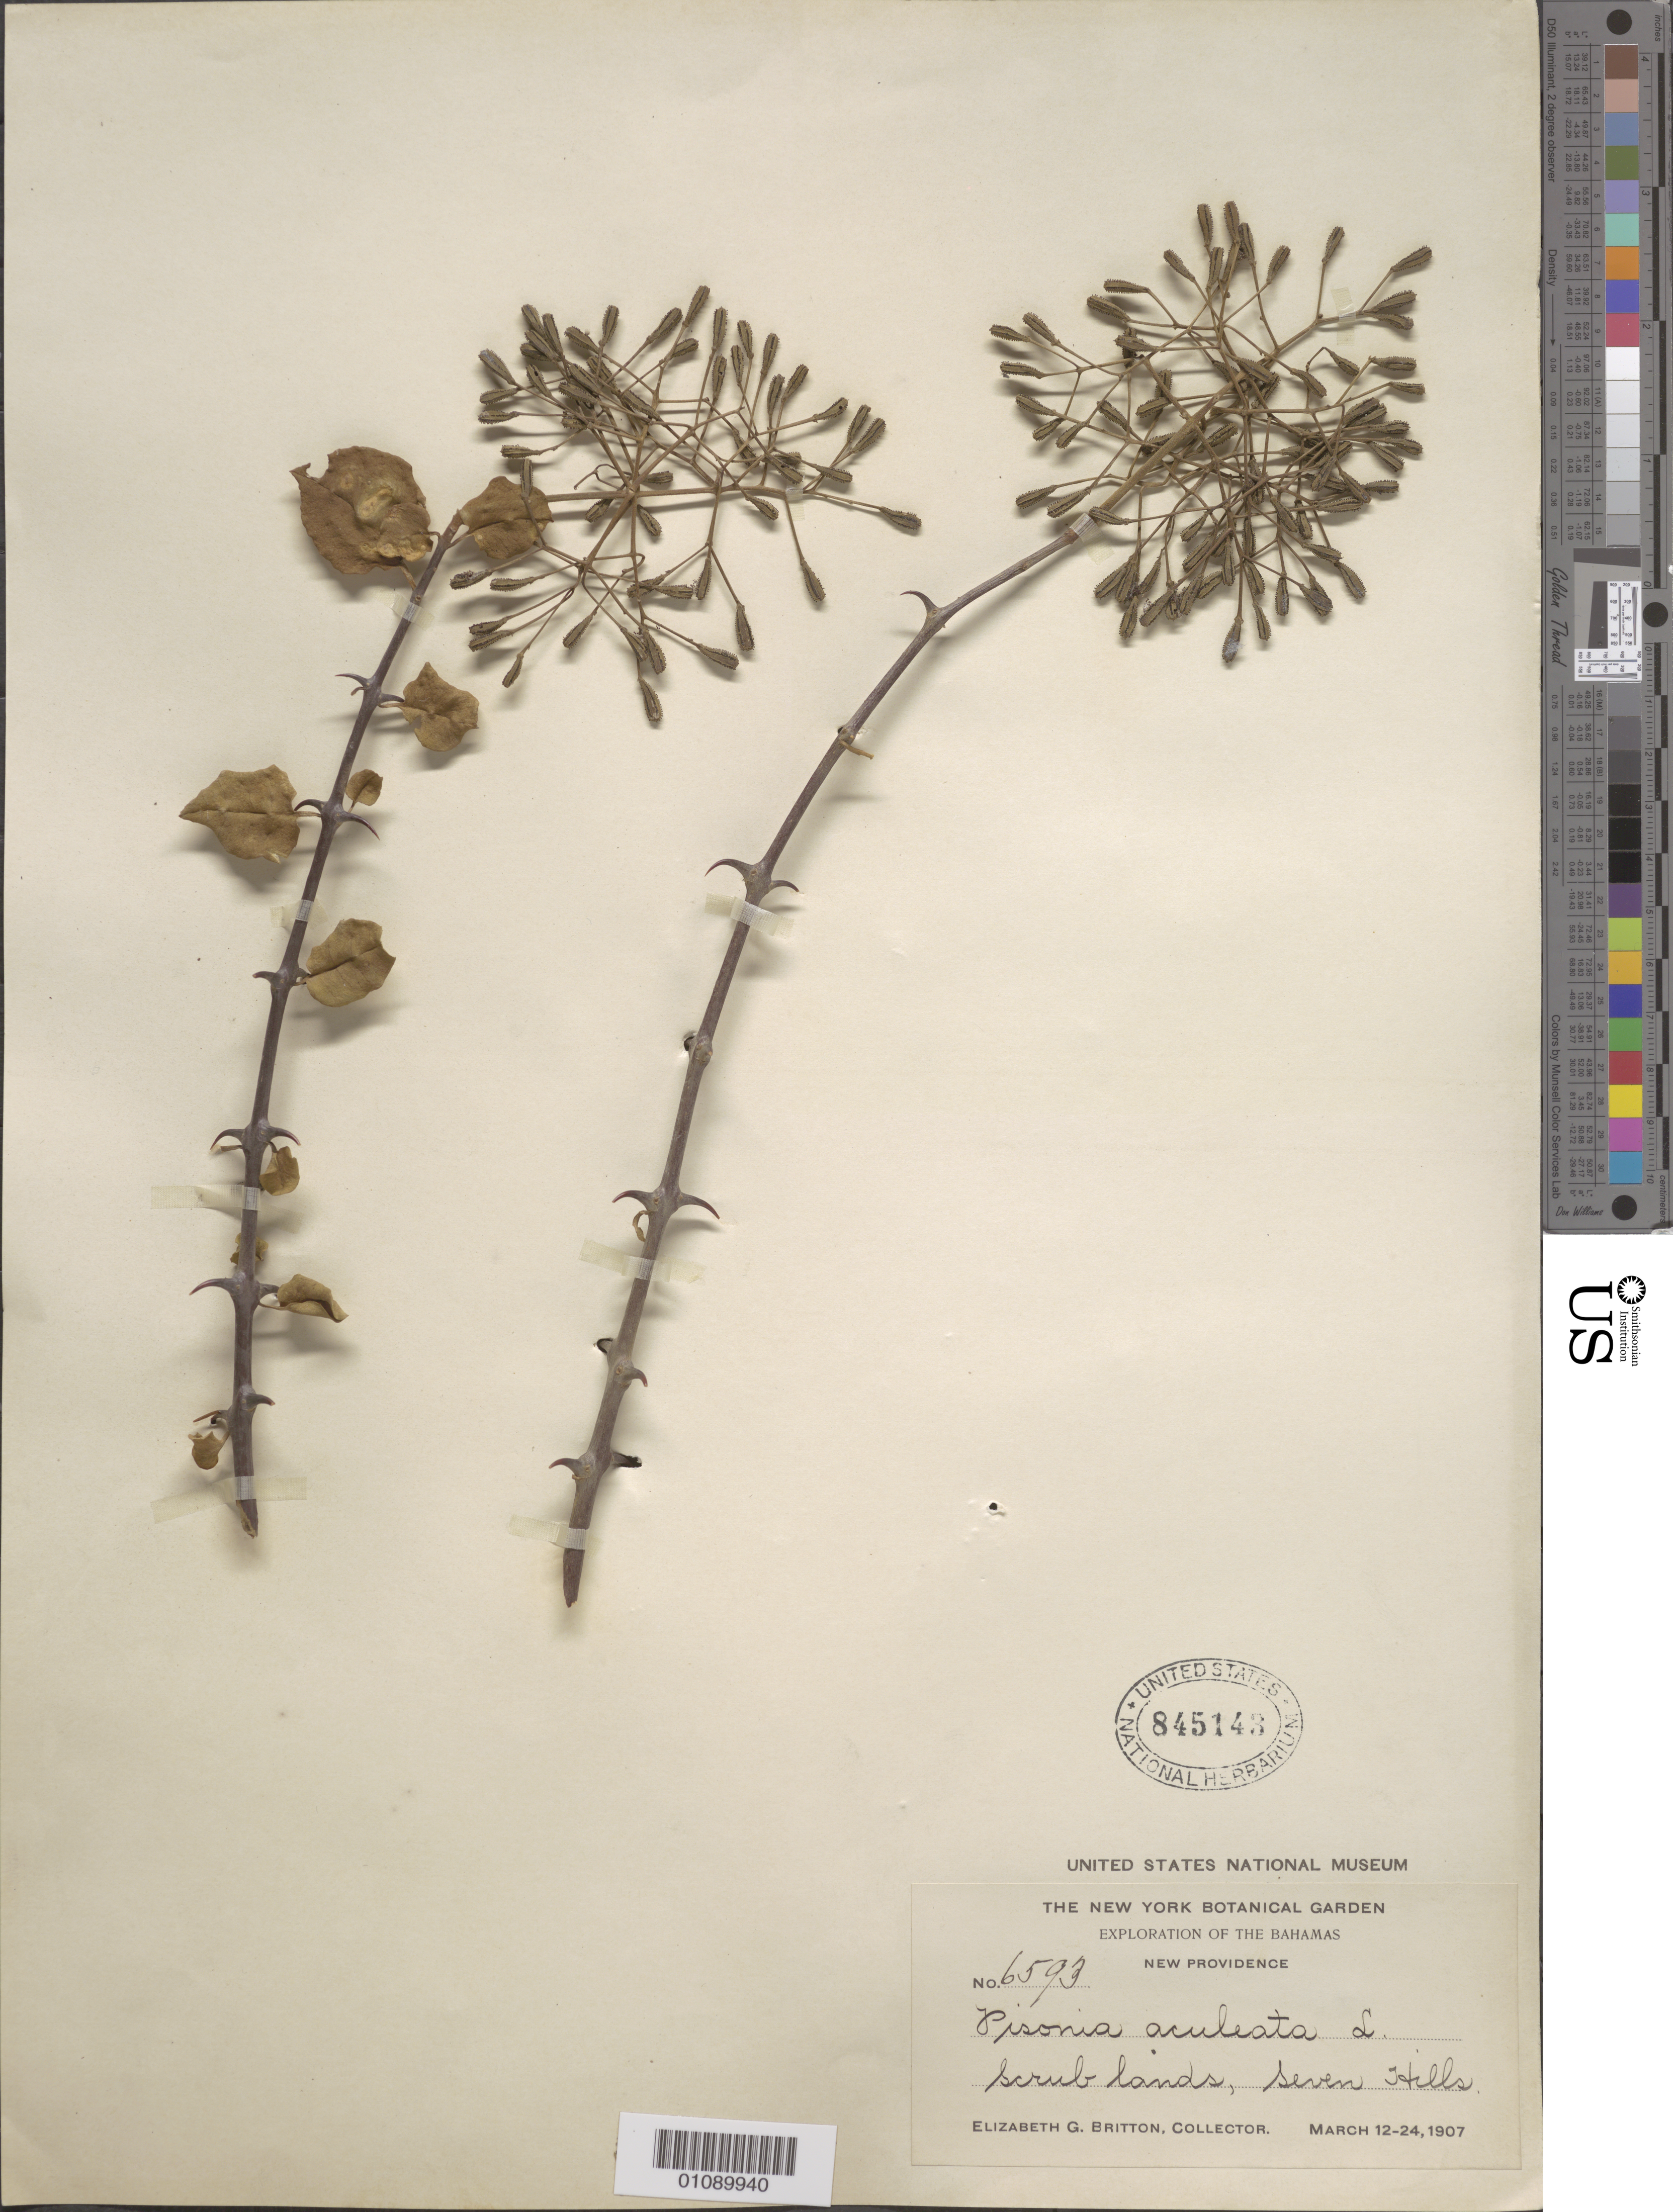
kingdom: Plantae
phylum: Tracheophyta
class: Magnoliopsida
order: Caryophyllales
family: Nyctaginaceae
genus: Pisonia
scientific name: Pisonia aculeata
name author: L.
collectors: E. G. Britton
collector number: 6593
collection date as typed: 12 Mar 1907 to 24 Mar 1907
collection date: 1907-03-12/1907-03-24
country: Bahamas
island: New Providence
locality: Seven Hills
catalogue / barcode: US 845143